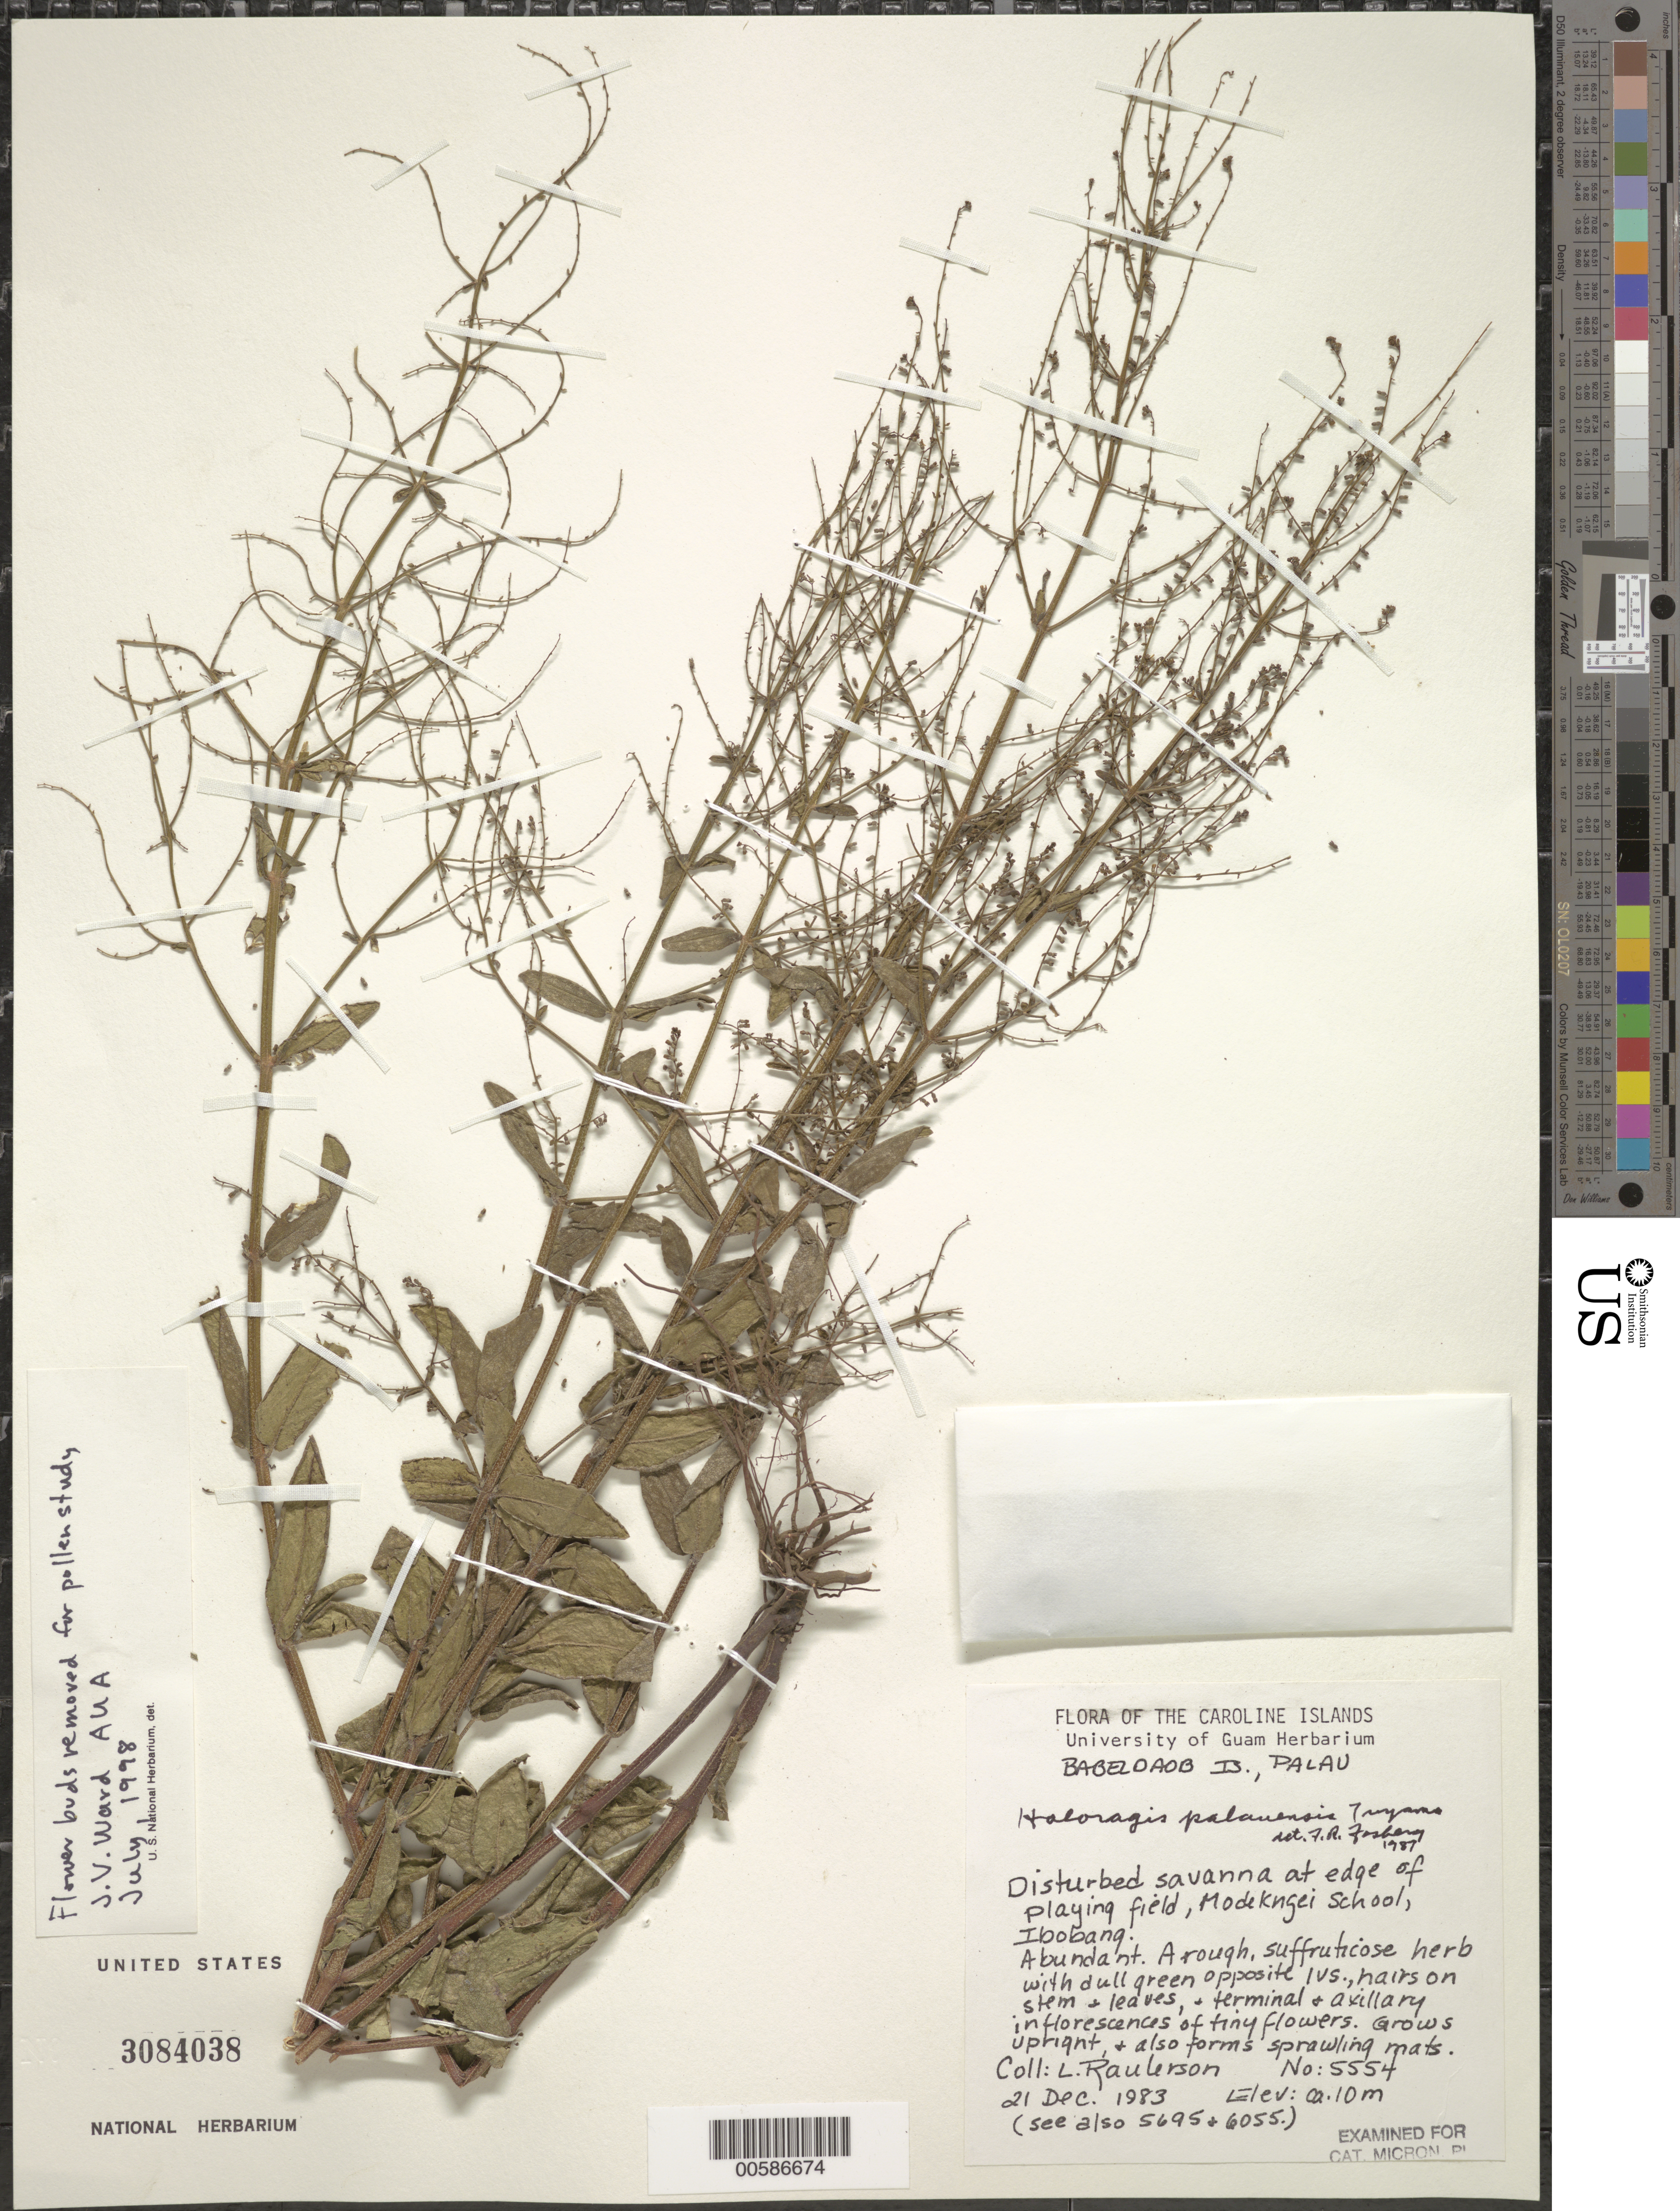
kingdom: Plantae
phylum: Tracheophyta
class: Magnoliopsida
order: Saxifragales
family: Haloragaceae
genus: Haloragis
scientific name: Haloragis palauensis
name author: Tuyama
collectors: L. Raulerson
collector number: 5554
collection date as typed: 21 Dec 1983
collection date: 1983-12-21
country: Palau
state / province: Ngatpang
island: Babeldaob [Babelthuap]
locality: Ibobang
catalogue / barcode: US 3084038